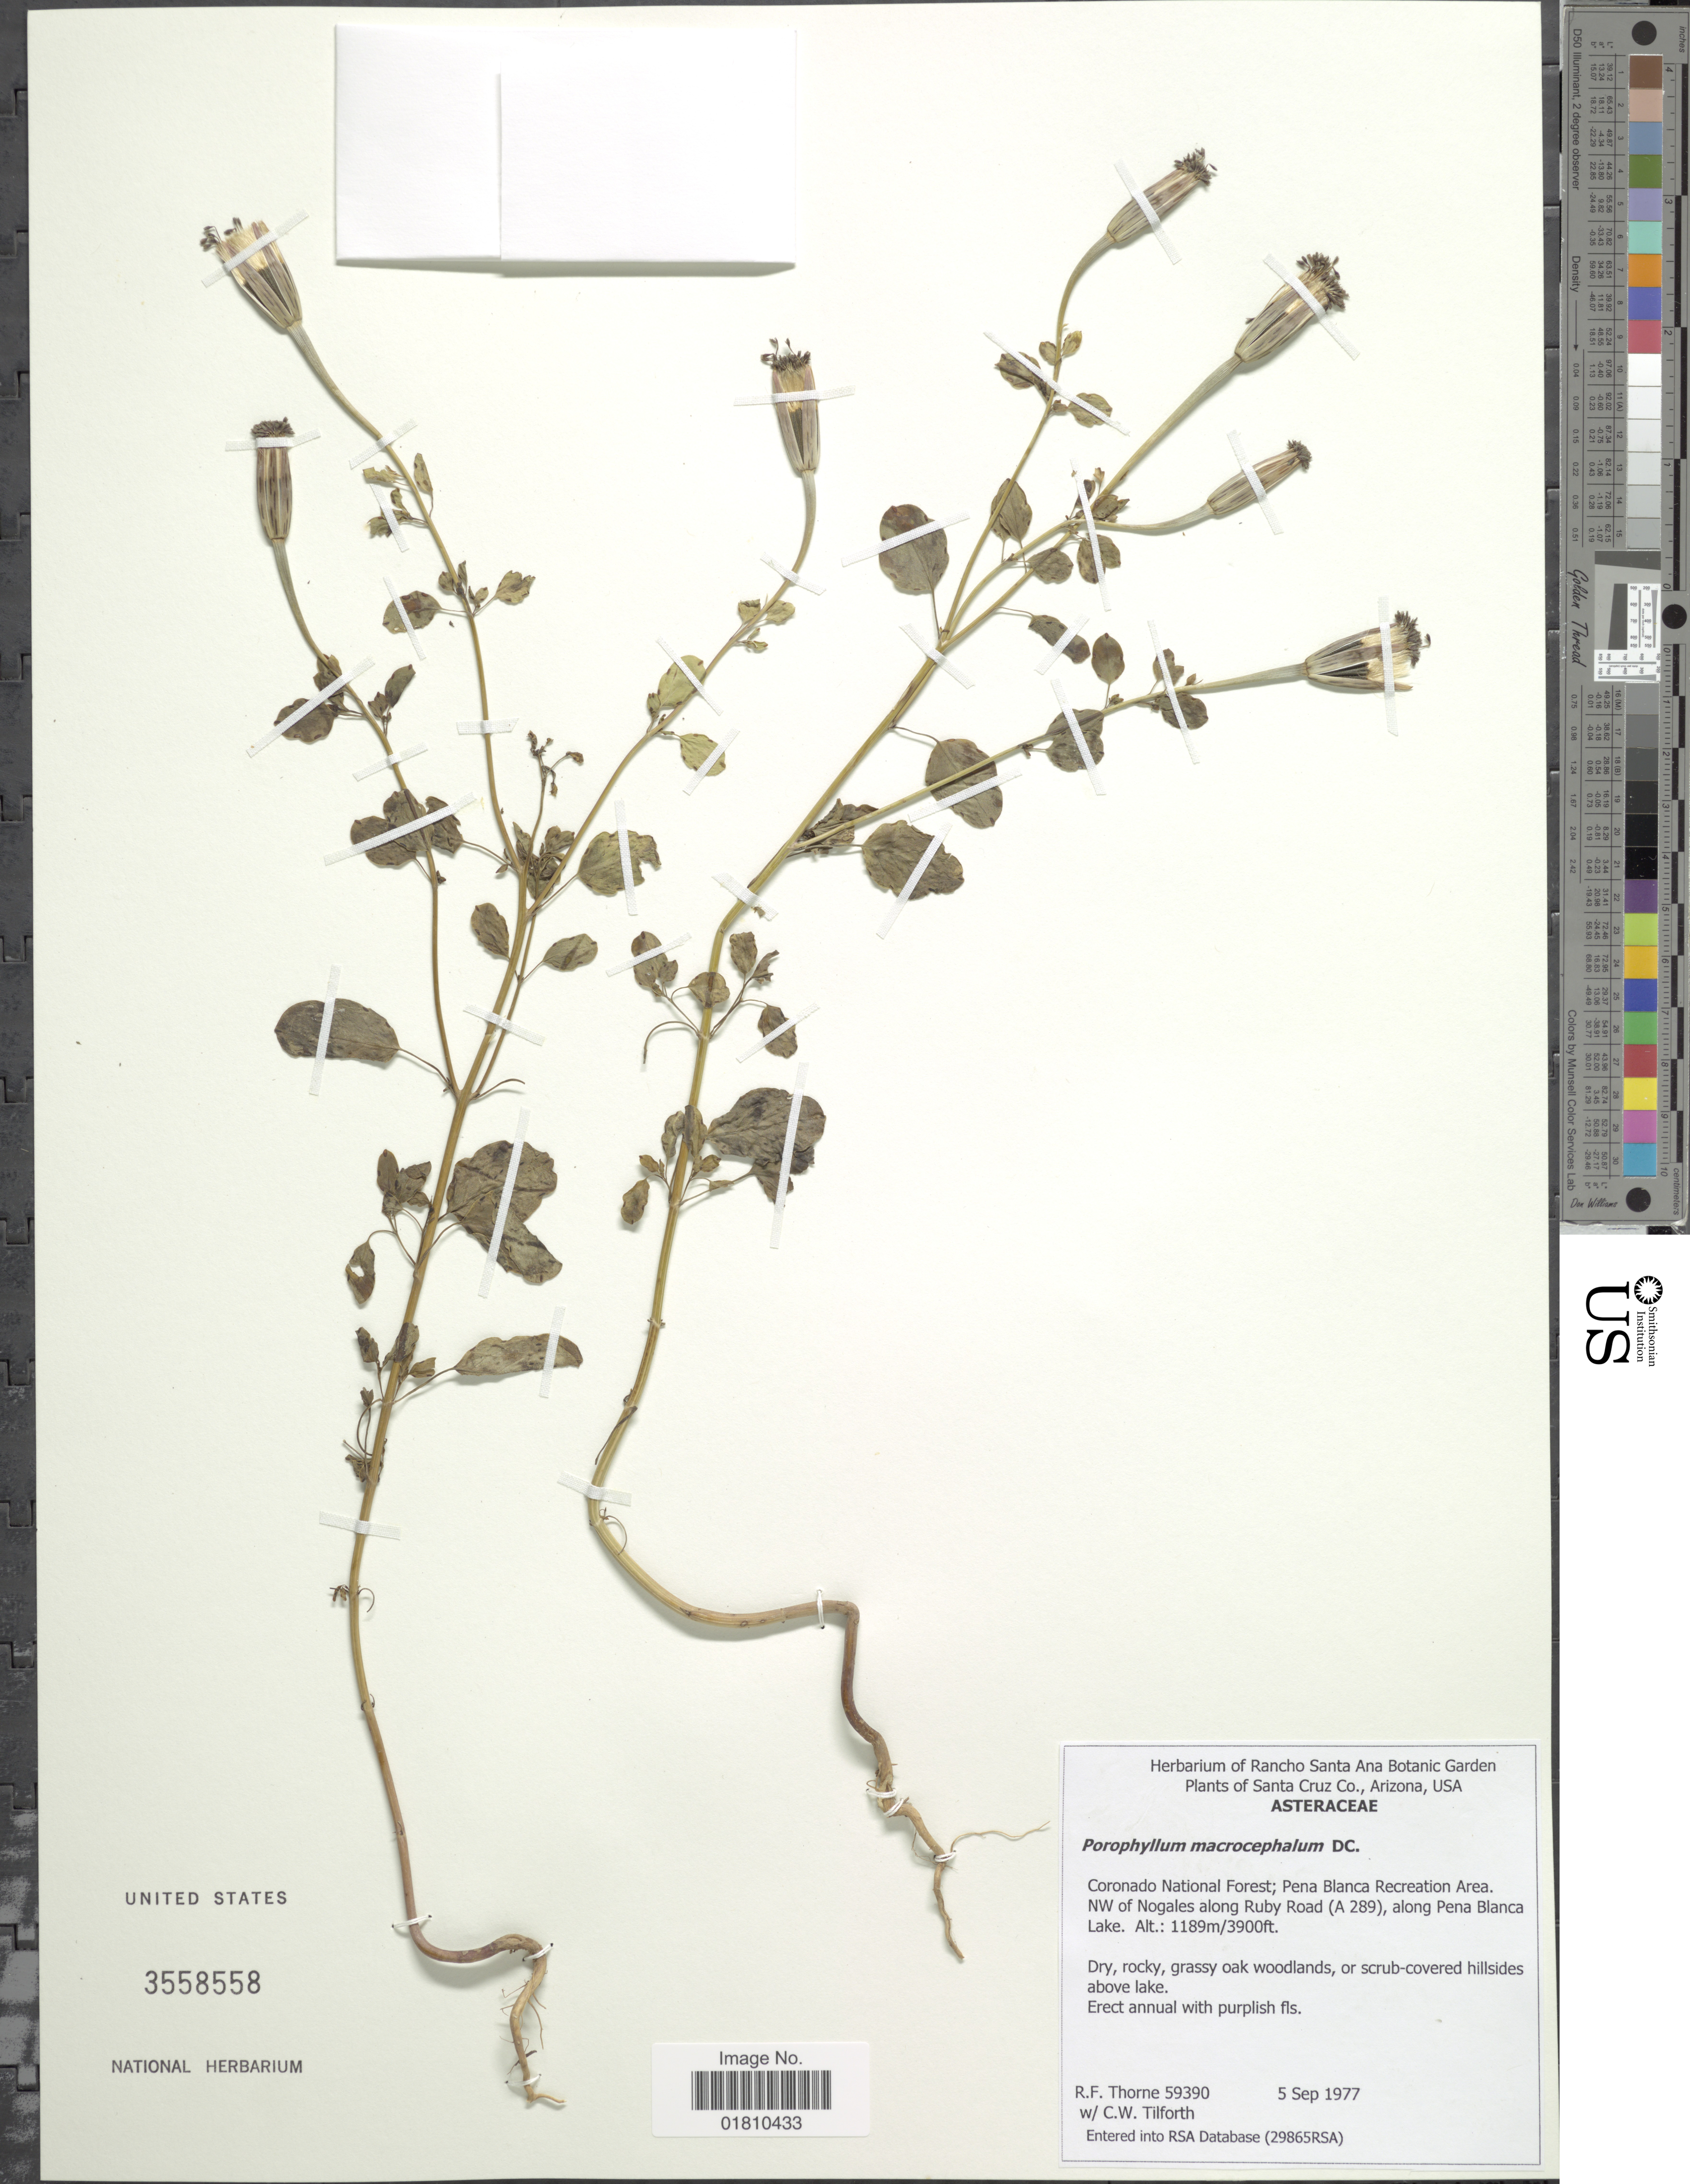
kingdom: Plantae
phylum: Tracheophyta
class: Magnoliopsida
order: Asterales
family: Asteraceae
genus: Porophyllum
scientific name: Porophyllum macrocephalum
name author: DC.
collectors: R. F. Thorne & C. Tilforth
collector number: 59390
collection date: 1977-09-05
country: United States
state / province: Arizona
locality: Santa Cruz Co., Coronado National Forest; Pena Blanca Recreation Area, NW of Nogales along Ruby Road (A 289), along Pena Blanca, dry, rocky, grassy oak woodlands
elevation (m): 1189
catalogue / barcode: US 3558558